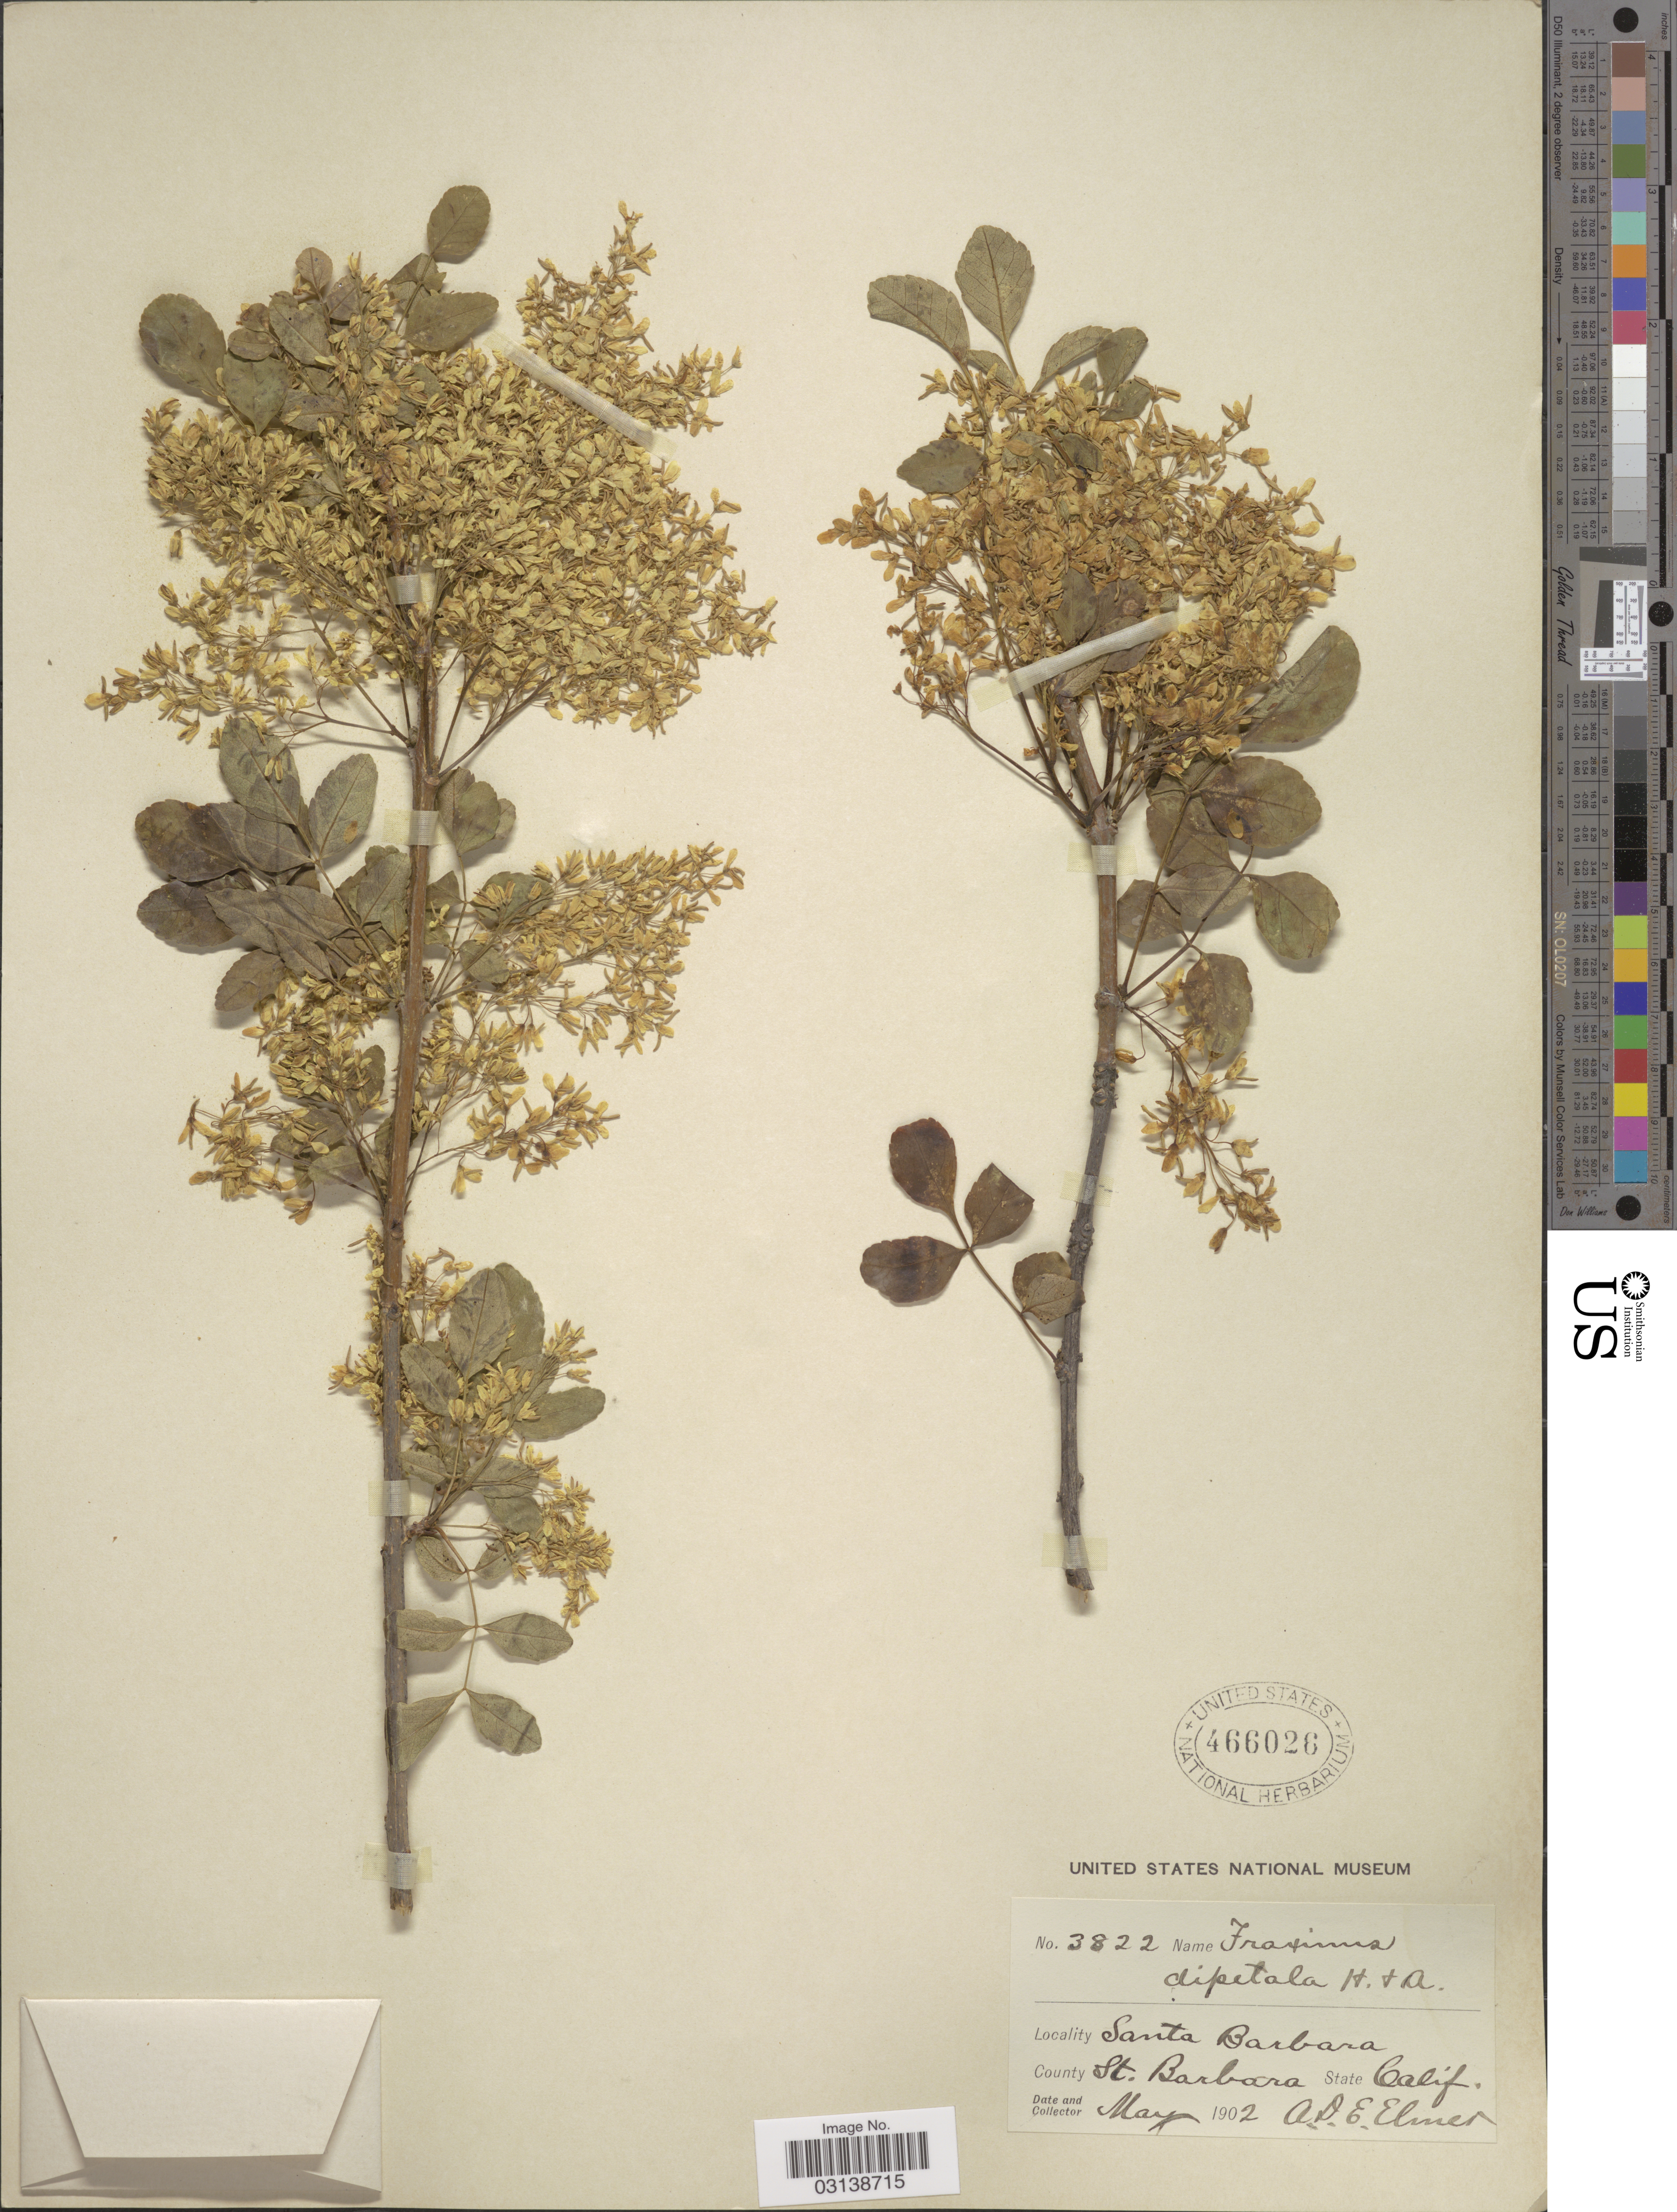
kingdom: Plantae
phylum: Tracheophyta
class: Magnoliopsida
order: Lamiales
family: Oleaceae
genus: Fraxinus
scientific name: Fraxinus dipetala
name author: Hook. & Arn.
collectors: A. D. E. Elmer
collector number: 3822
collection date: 1902-05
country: United States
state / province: California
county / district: Santa Barbara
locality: Santa Barbara. County St. Barbara.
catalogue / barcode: US 466026